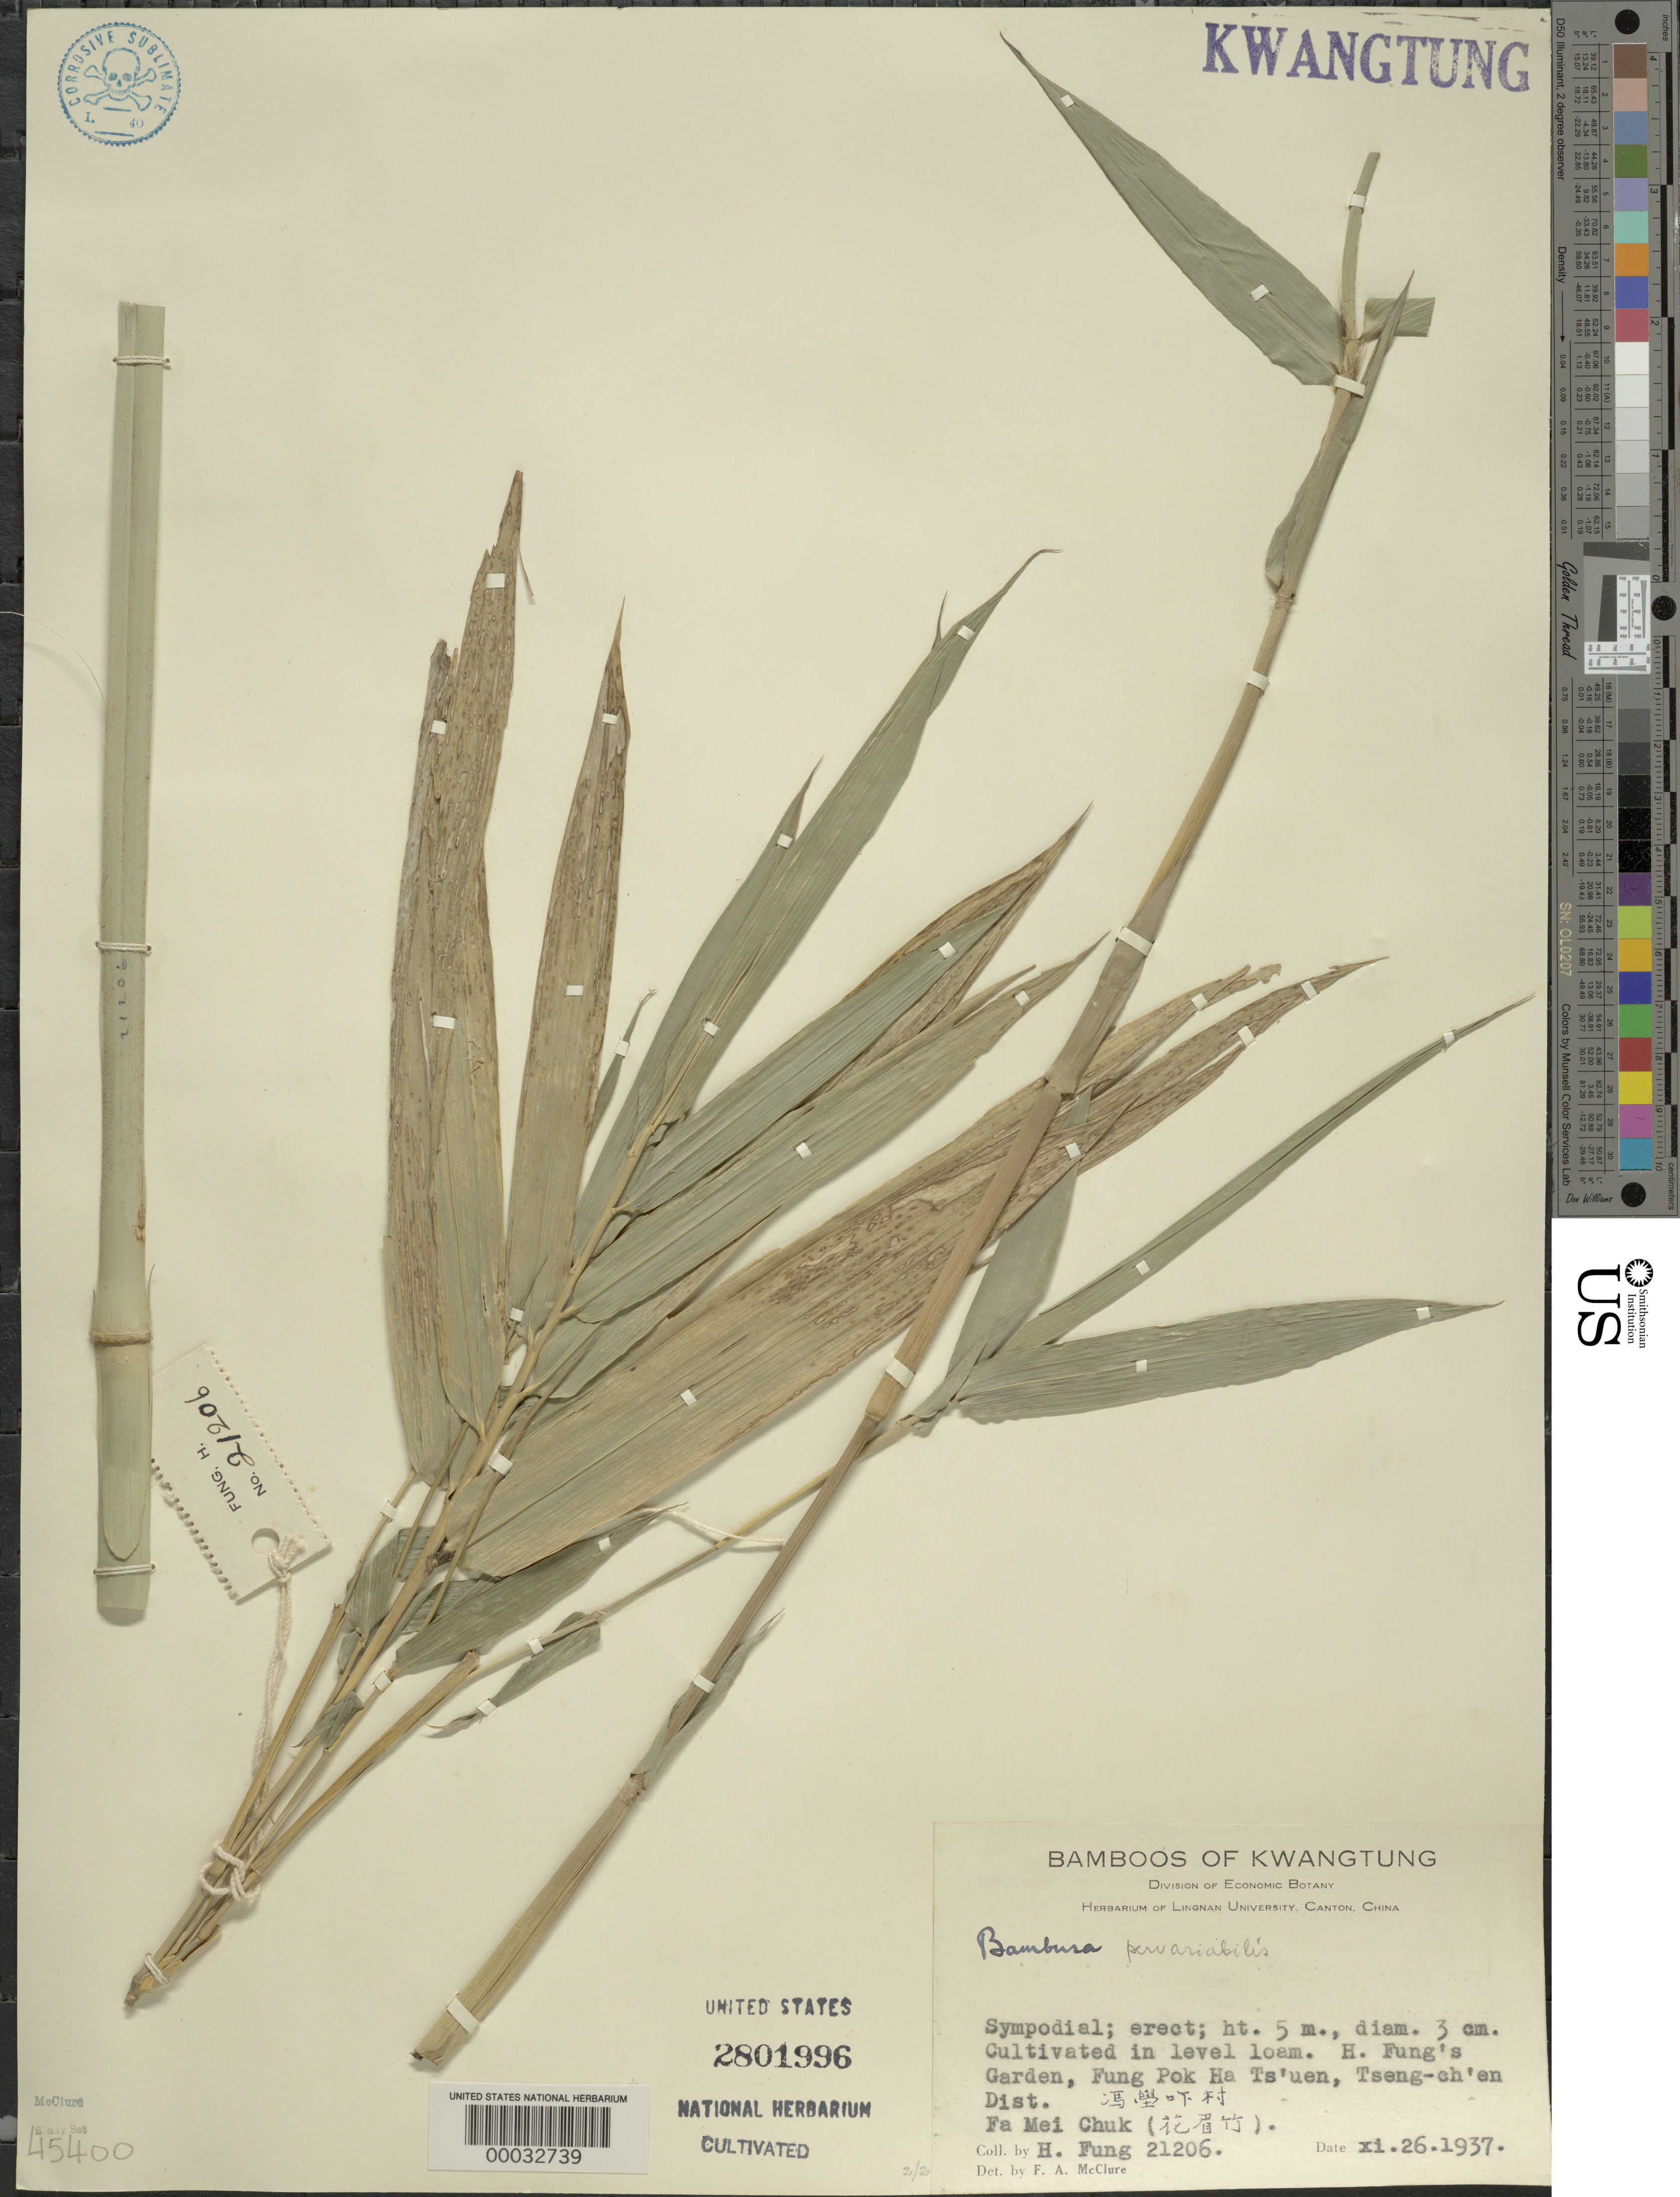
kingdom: Plantae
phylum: Tracheophyta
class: Liliopsida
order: Poales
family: Poaceae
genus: Bambusa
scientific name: Bambusa pervariabilis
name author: McClure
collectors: H. L. Fung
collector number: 21206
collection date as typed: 26 Nov 1937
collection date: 1937-11-26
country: China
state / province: Guangdong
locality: Fung pok ha ts'uen, tseng-ch'en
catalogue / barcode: US 2801996